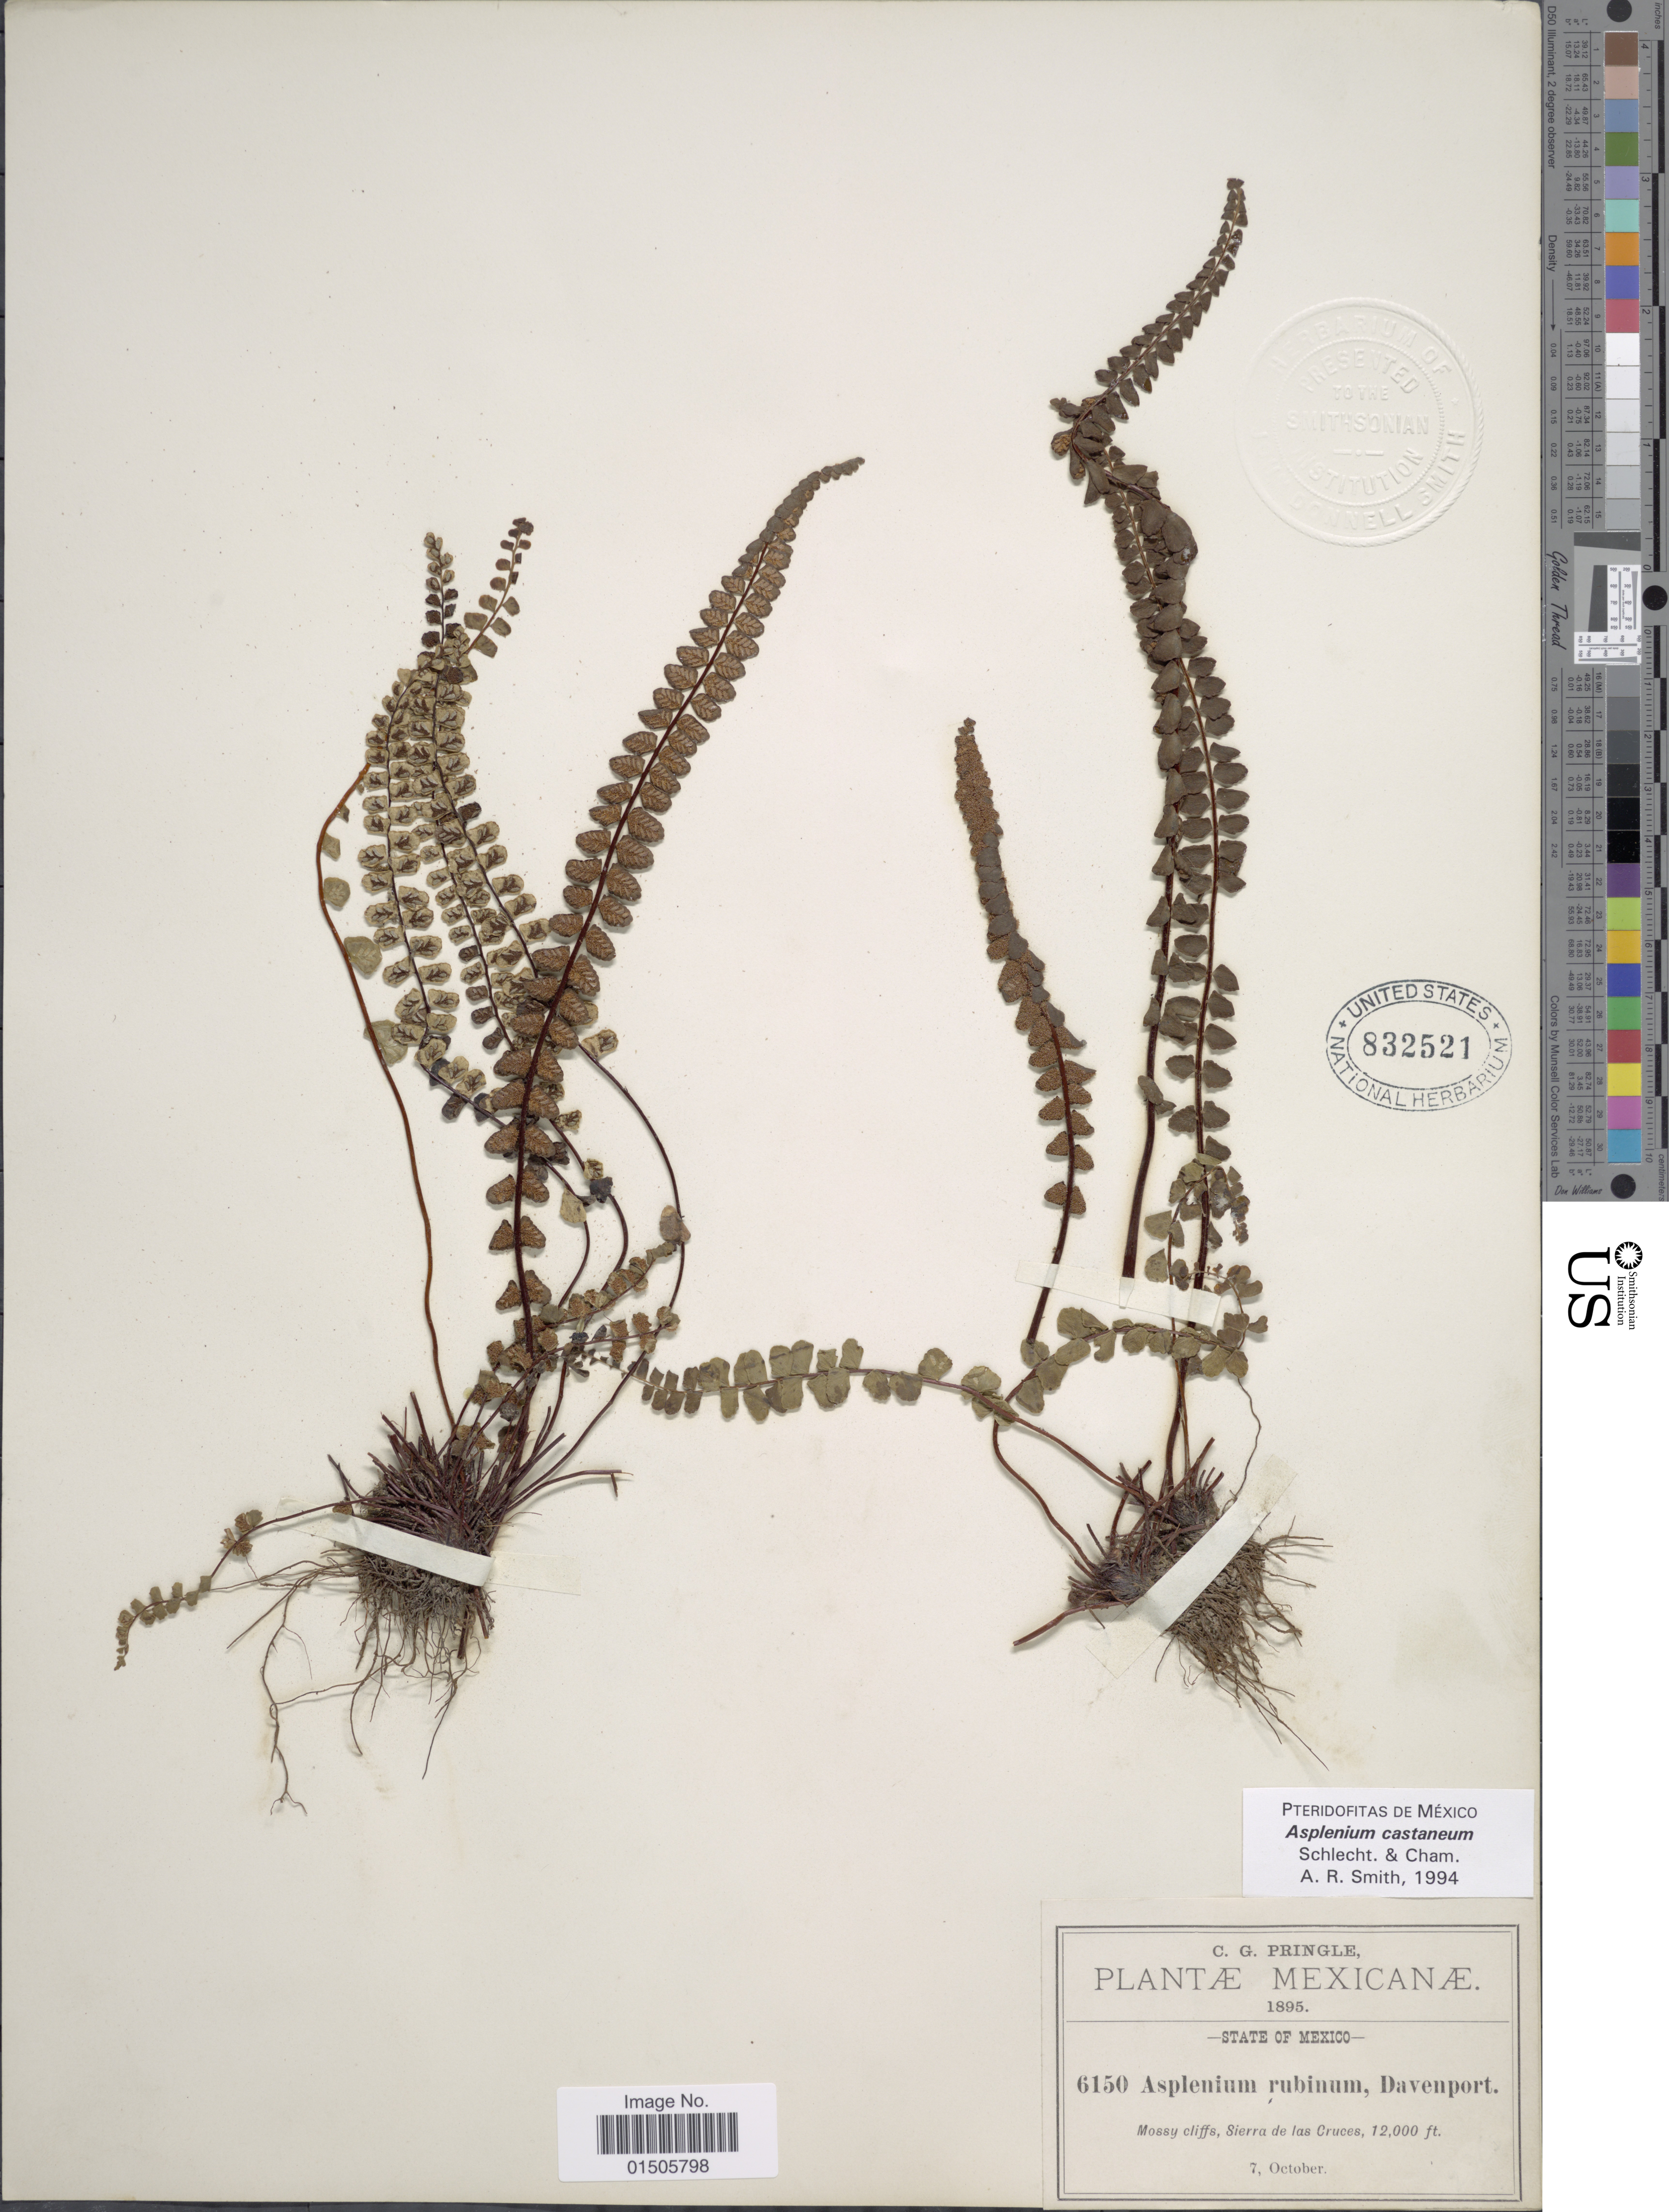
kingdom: Plantae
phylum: Tracheophyta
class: Polypodiopsida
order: Polypodiales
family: Aspleniaceae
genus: Asplenium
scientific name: Asplenium castaneum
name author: Schltdl. & Cham.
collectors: C. G. Pringle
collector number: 6150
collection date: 1895-10-07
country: Mexico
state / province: México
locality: Mossy cliffs, Sierra de las Cruces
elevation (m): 3658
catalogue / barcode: US 832521